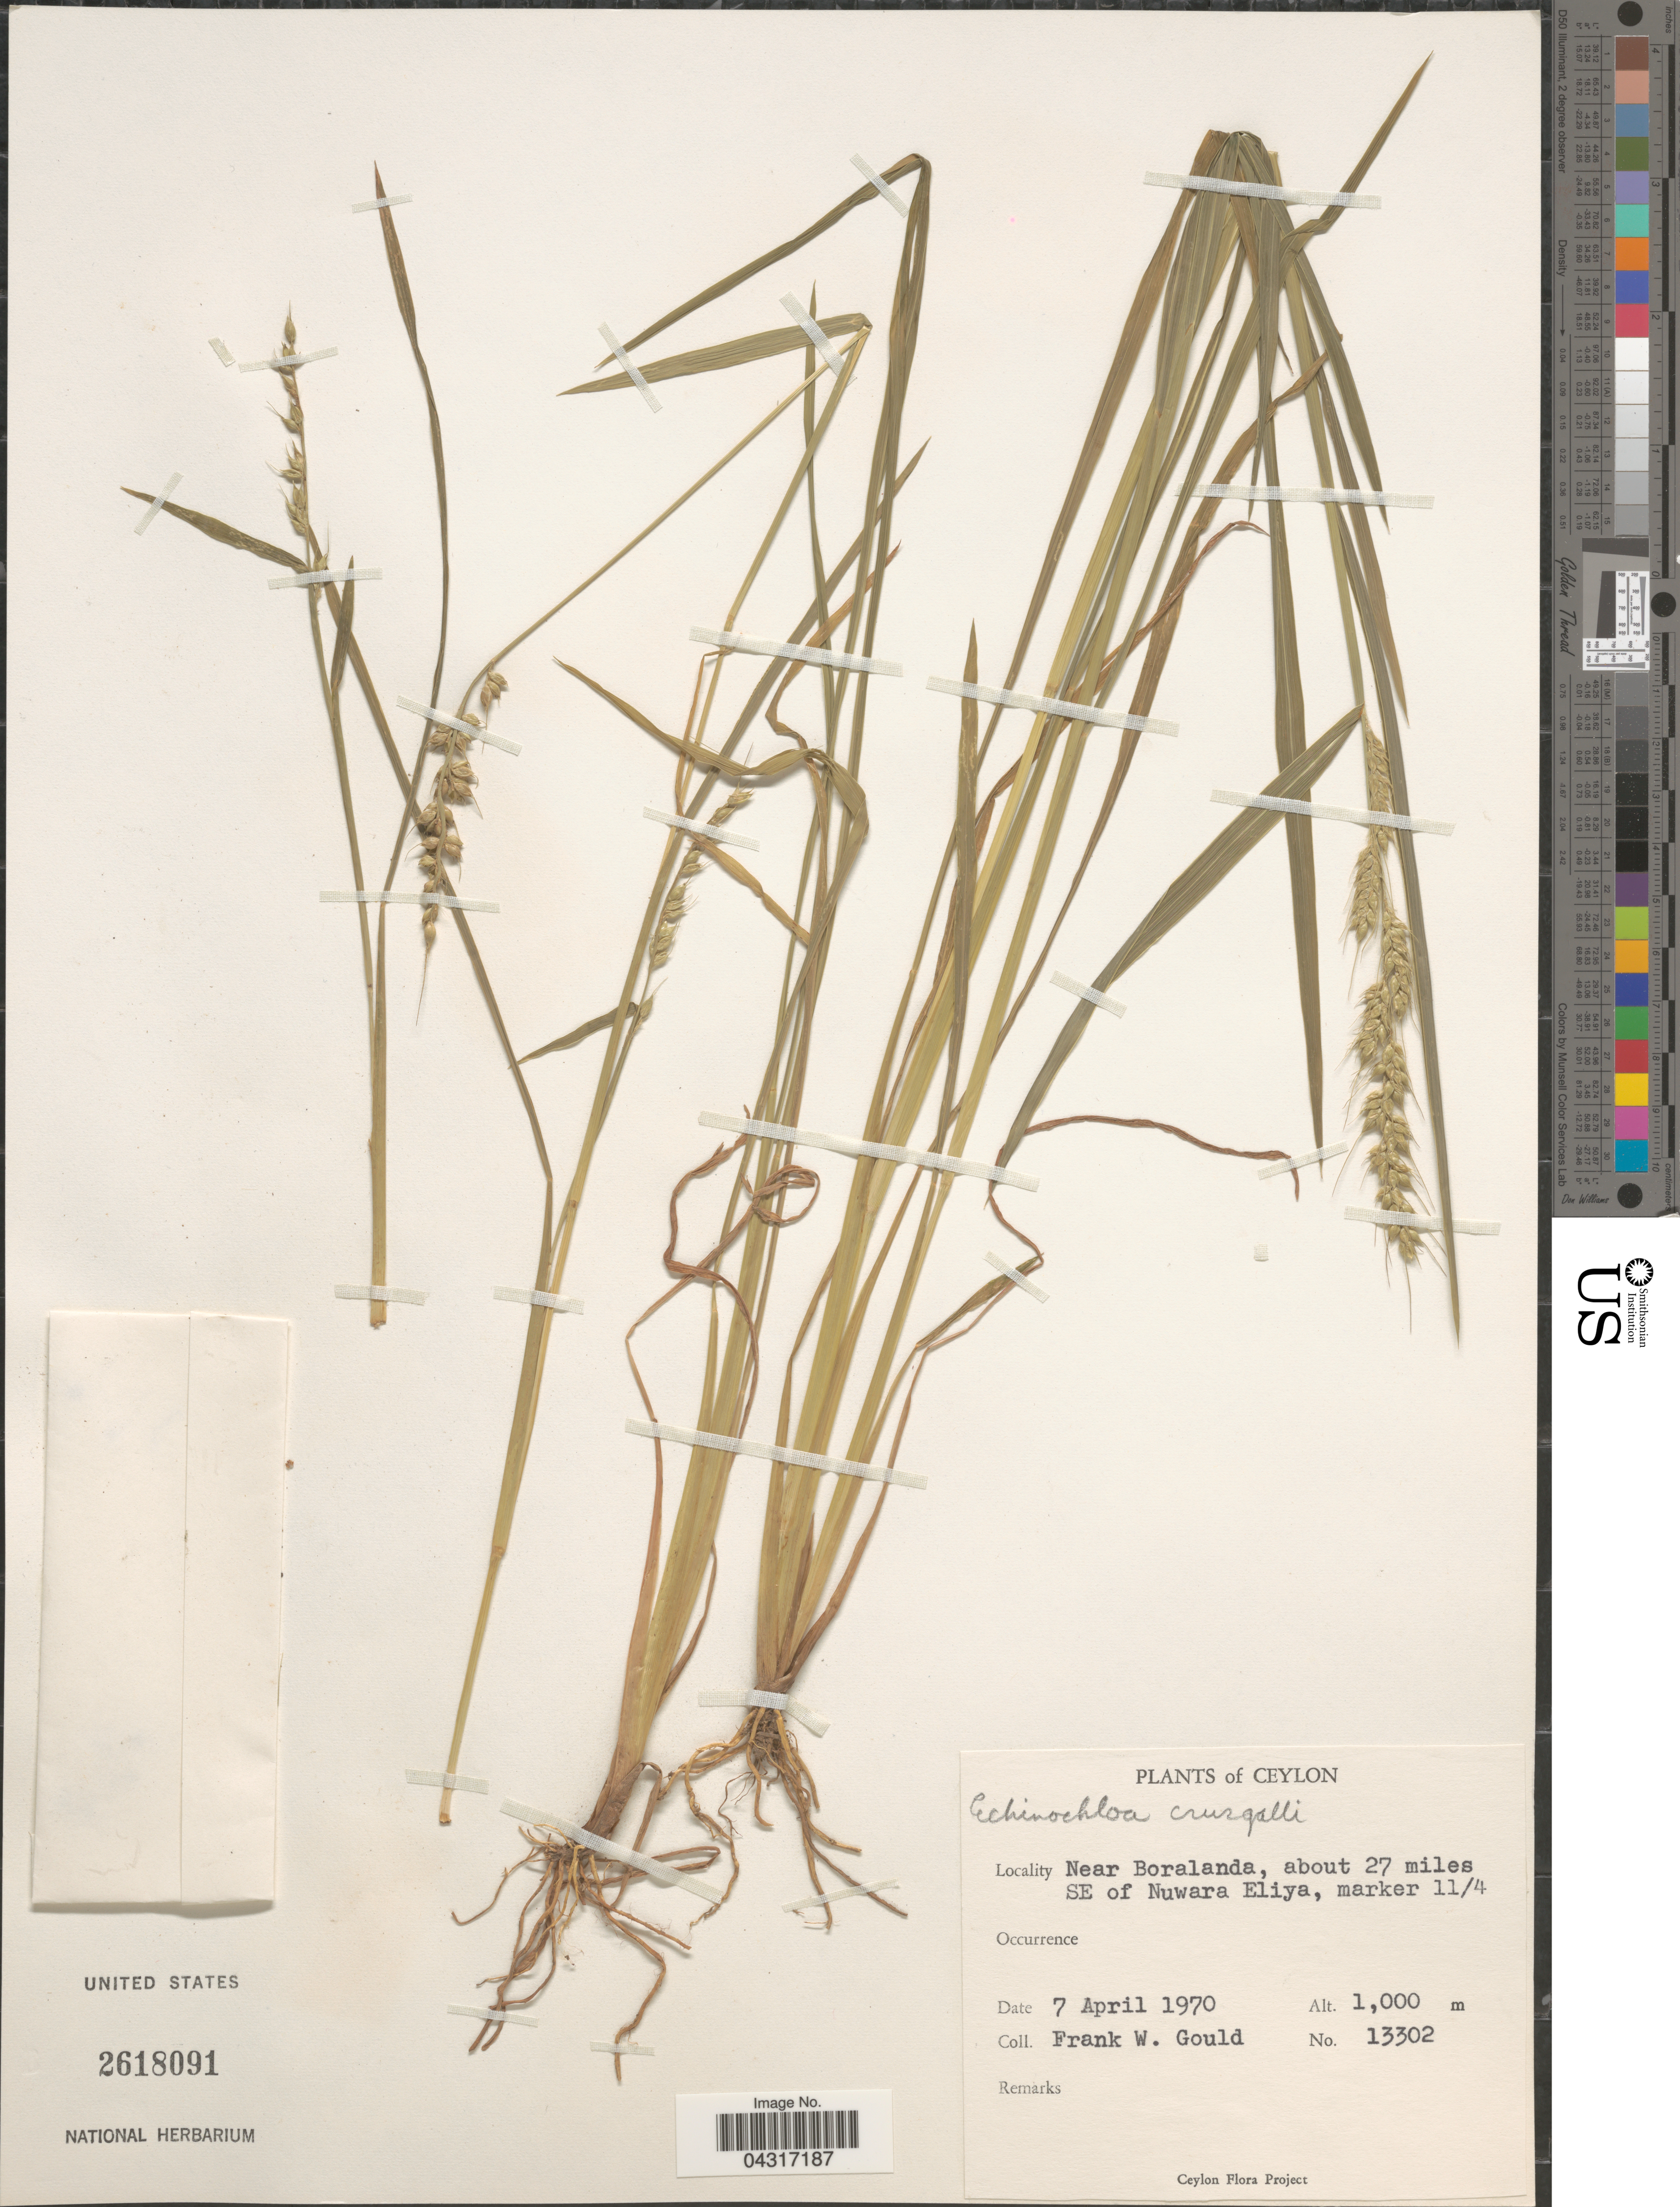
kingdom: Plantae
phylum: Tracheophyta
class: Liliopsida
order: Poales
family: Poaceae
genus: Echinochloa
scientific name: Echinochloa crus-galli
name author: (L.) P. Beauv.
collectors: F. W. Gould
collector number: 13302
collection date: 1970-04-07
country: Sri Lanka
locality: Ceylon. Near Boralanda, about 27 miles SE of Nuwara Eliya, marker 11/4.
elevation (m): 1000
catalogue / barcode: US 2618091